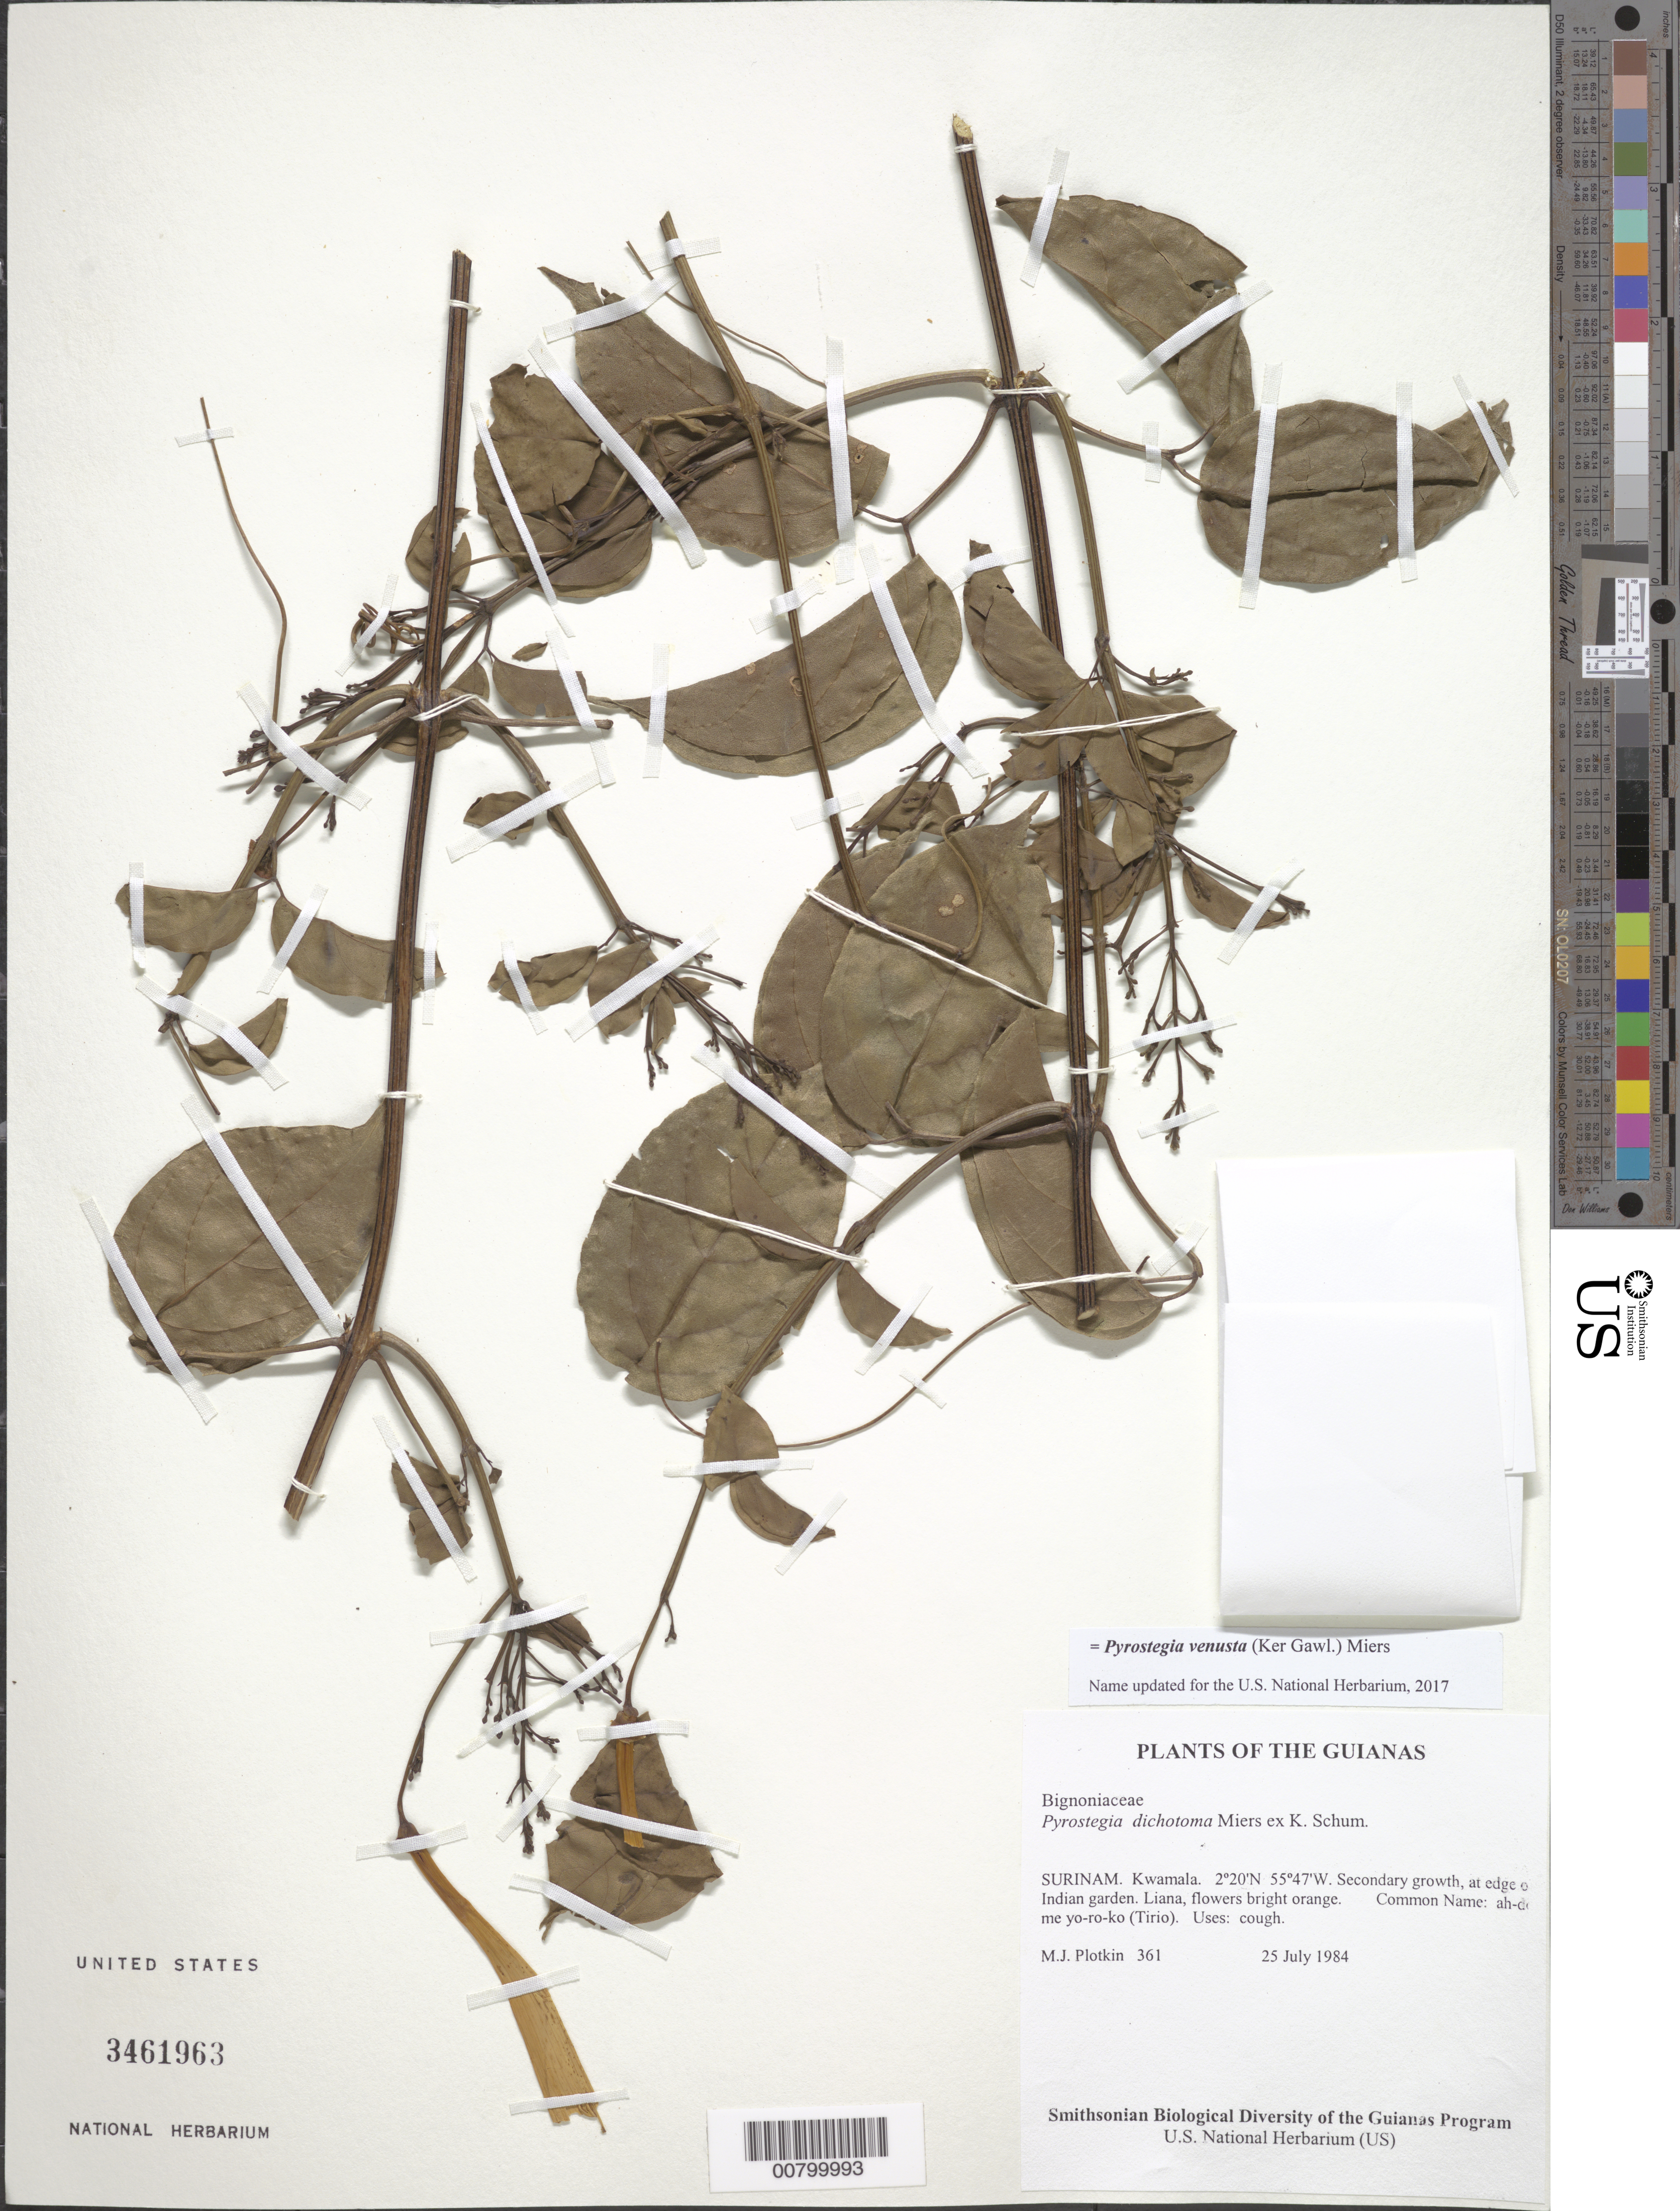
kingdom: Plantae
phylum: Tracheophyta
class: Magnoliopsida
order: Lamiales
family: Bignoniaceae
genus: Pyrostegia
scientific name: Pyrostegia venusta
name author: (Ker Gawl.) Miers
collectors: M. Plotkin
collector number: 361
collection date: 1984-07-25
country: Suriname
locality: The Guianas. Surinam. Kwamala. At edge of Indian garden.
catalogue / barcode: US 3461963